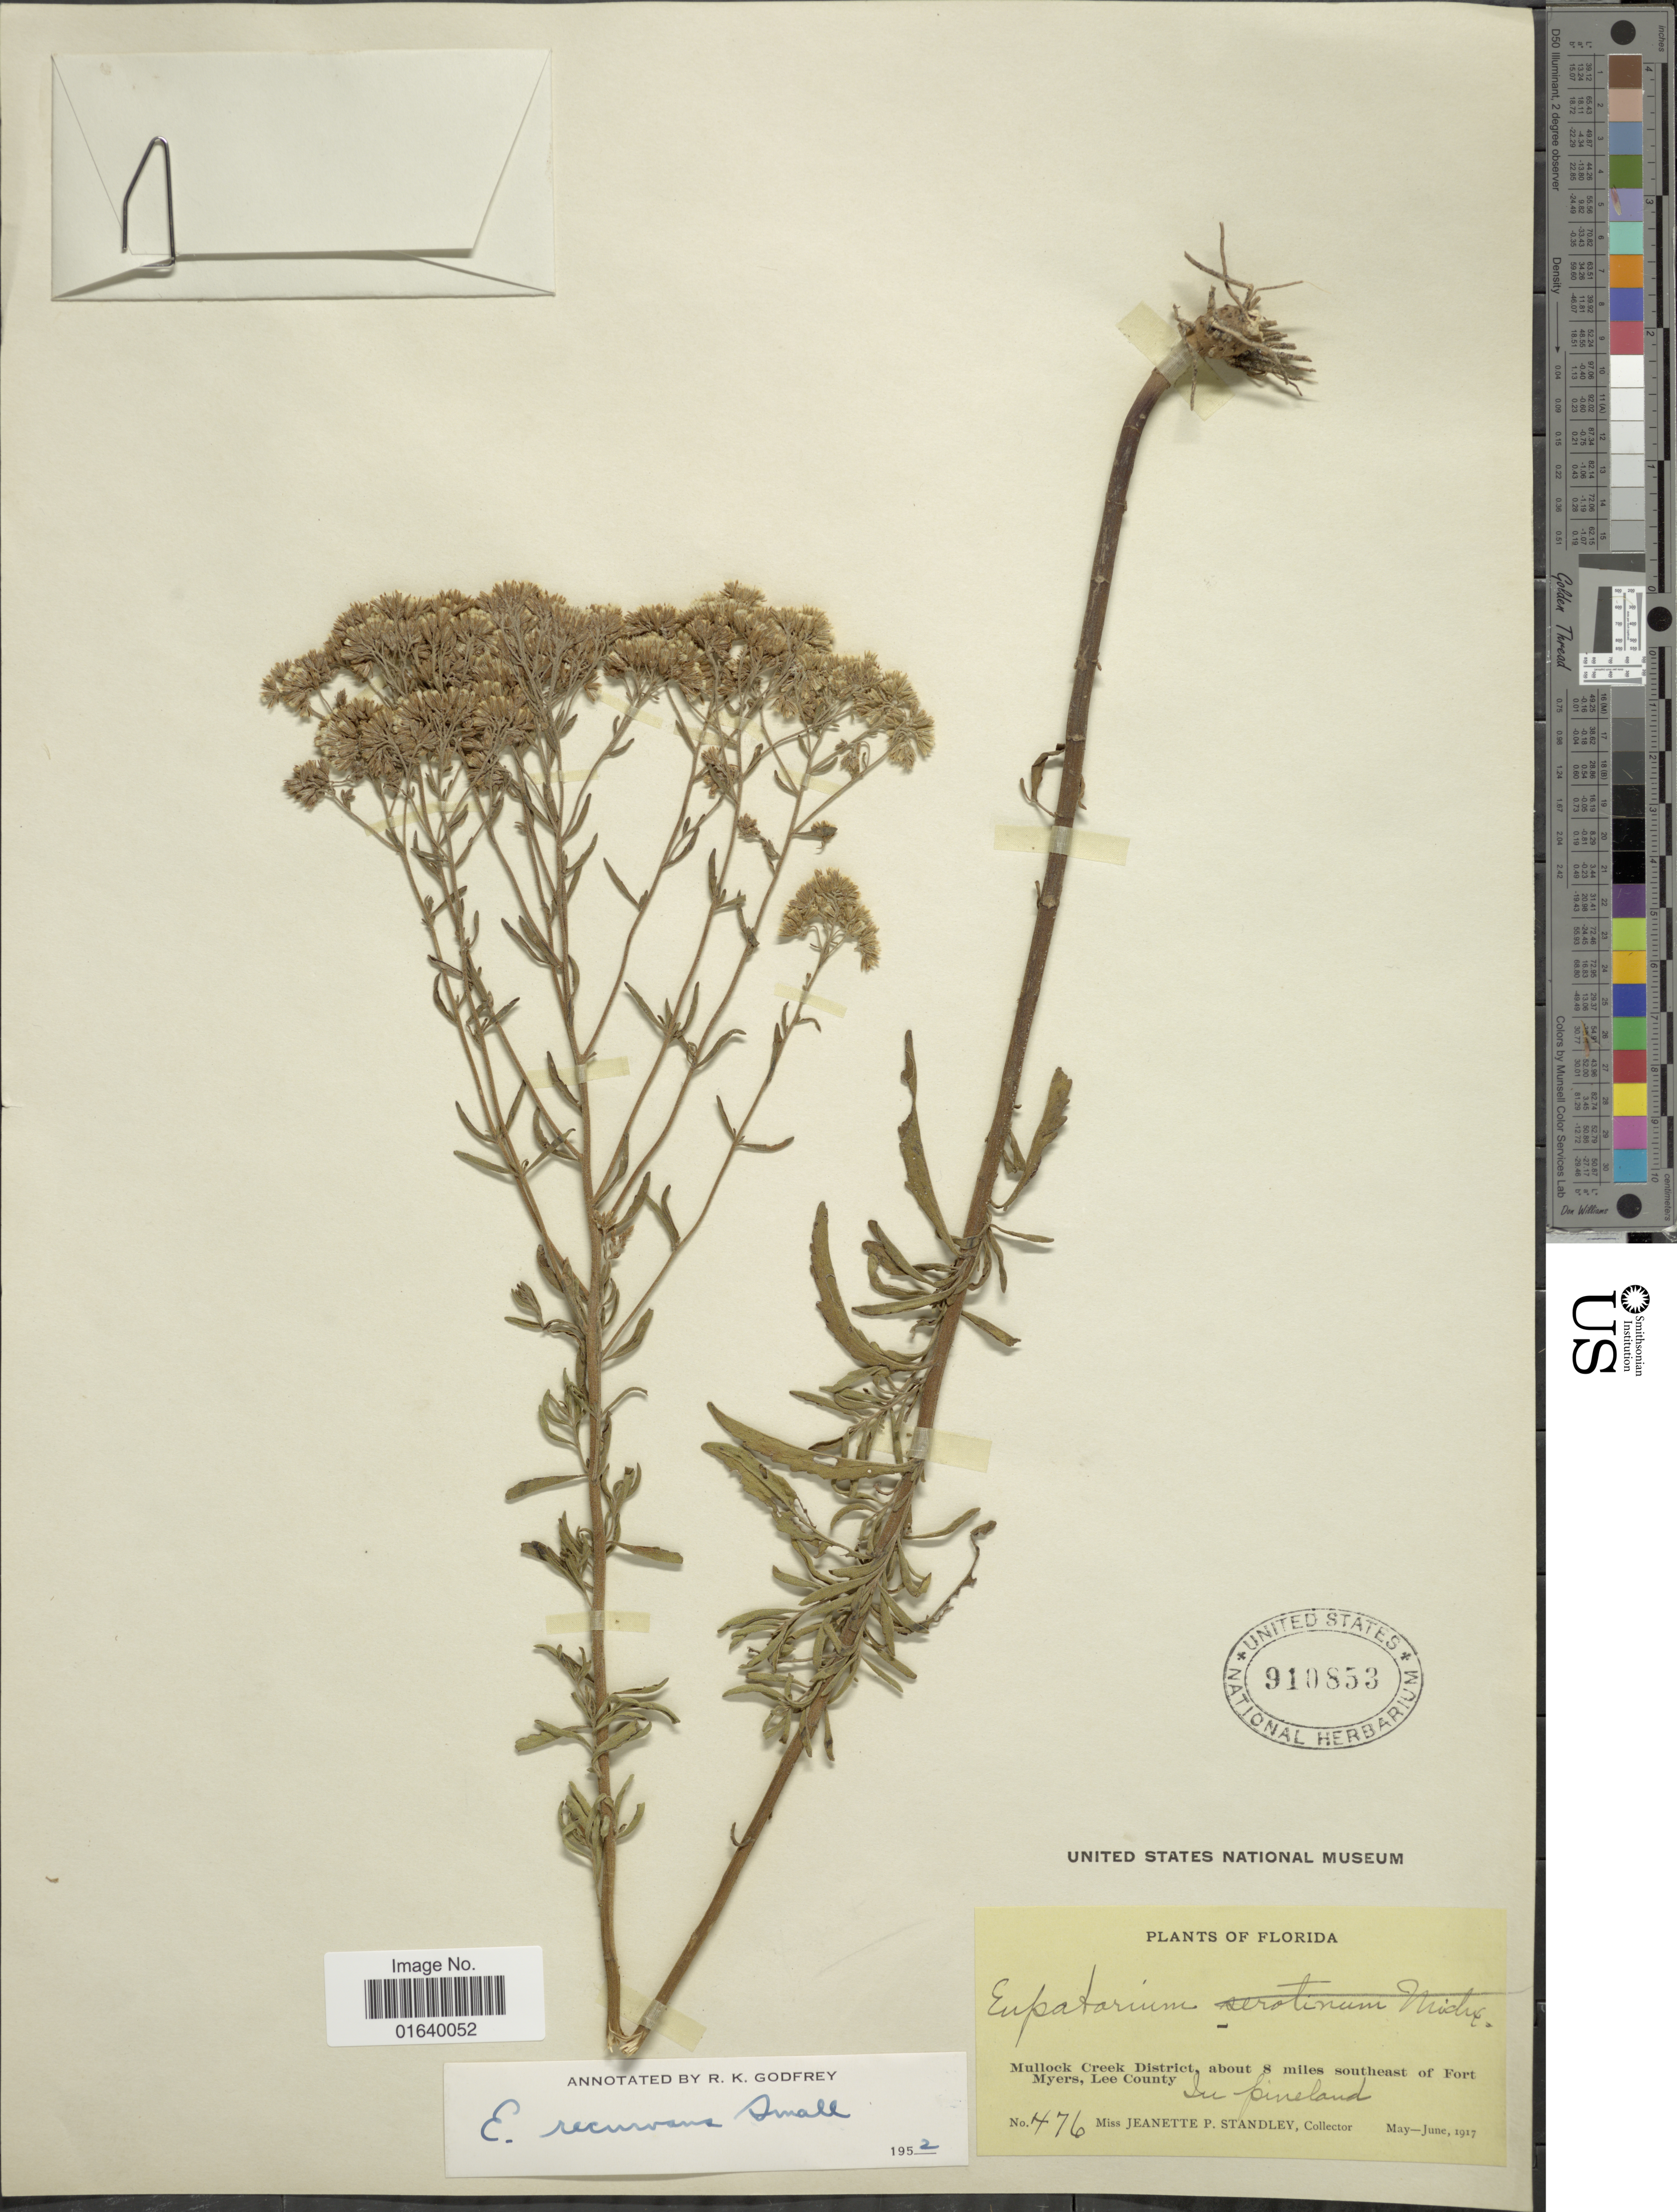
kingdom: Plantae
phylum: Tracheophyta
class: Magnoliopsida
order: Asterales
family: Asteraceae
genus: Eupatorium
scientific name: Eupatorium recurvans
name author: Small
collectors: J. P. Standley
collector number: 476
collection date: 1917-05/1917-06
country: United States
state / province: Florida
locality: Mullock Creek District, about 8 miles southeast of Fort Myers, Lee County, In pineland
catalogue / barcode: US 910853